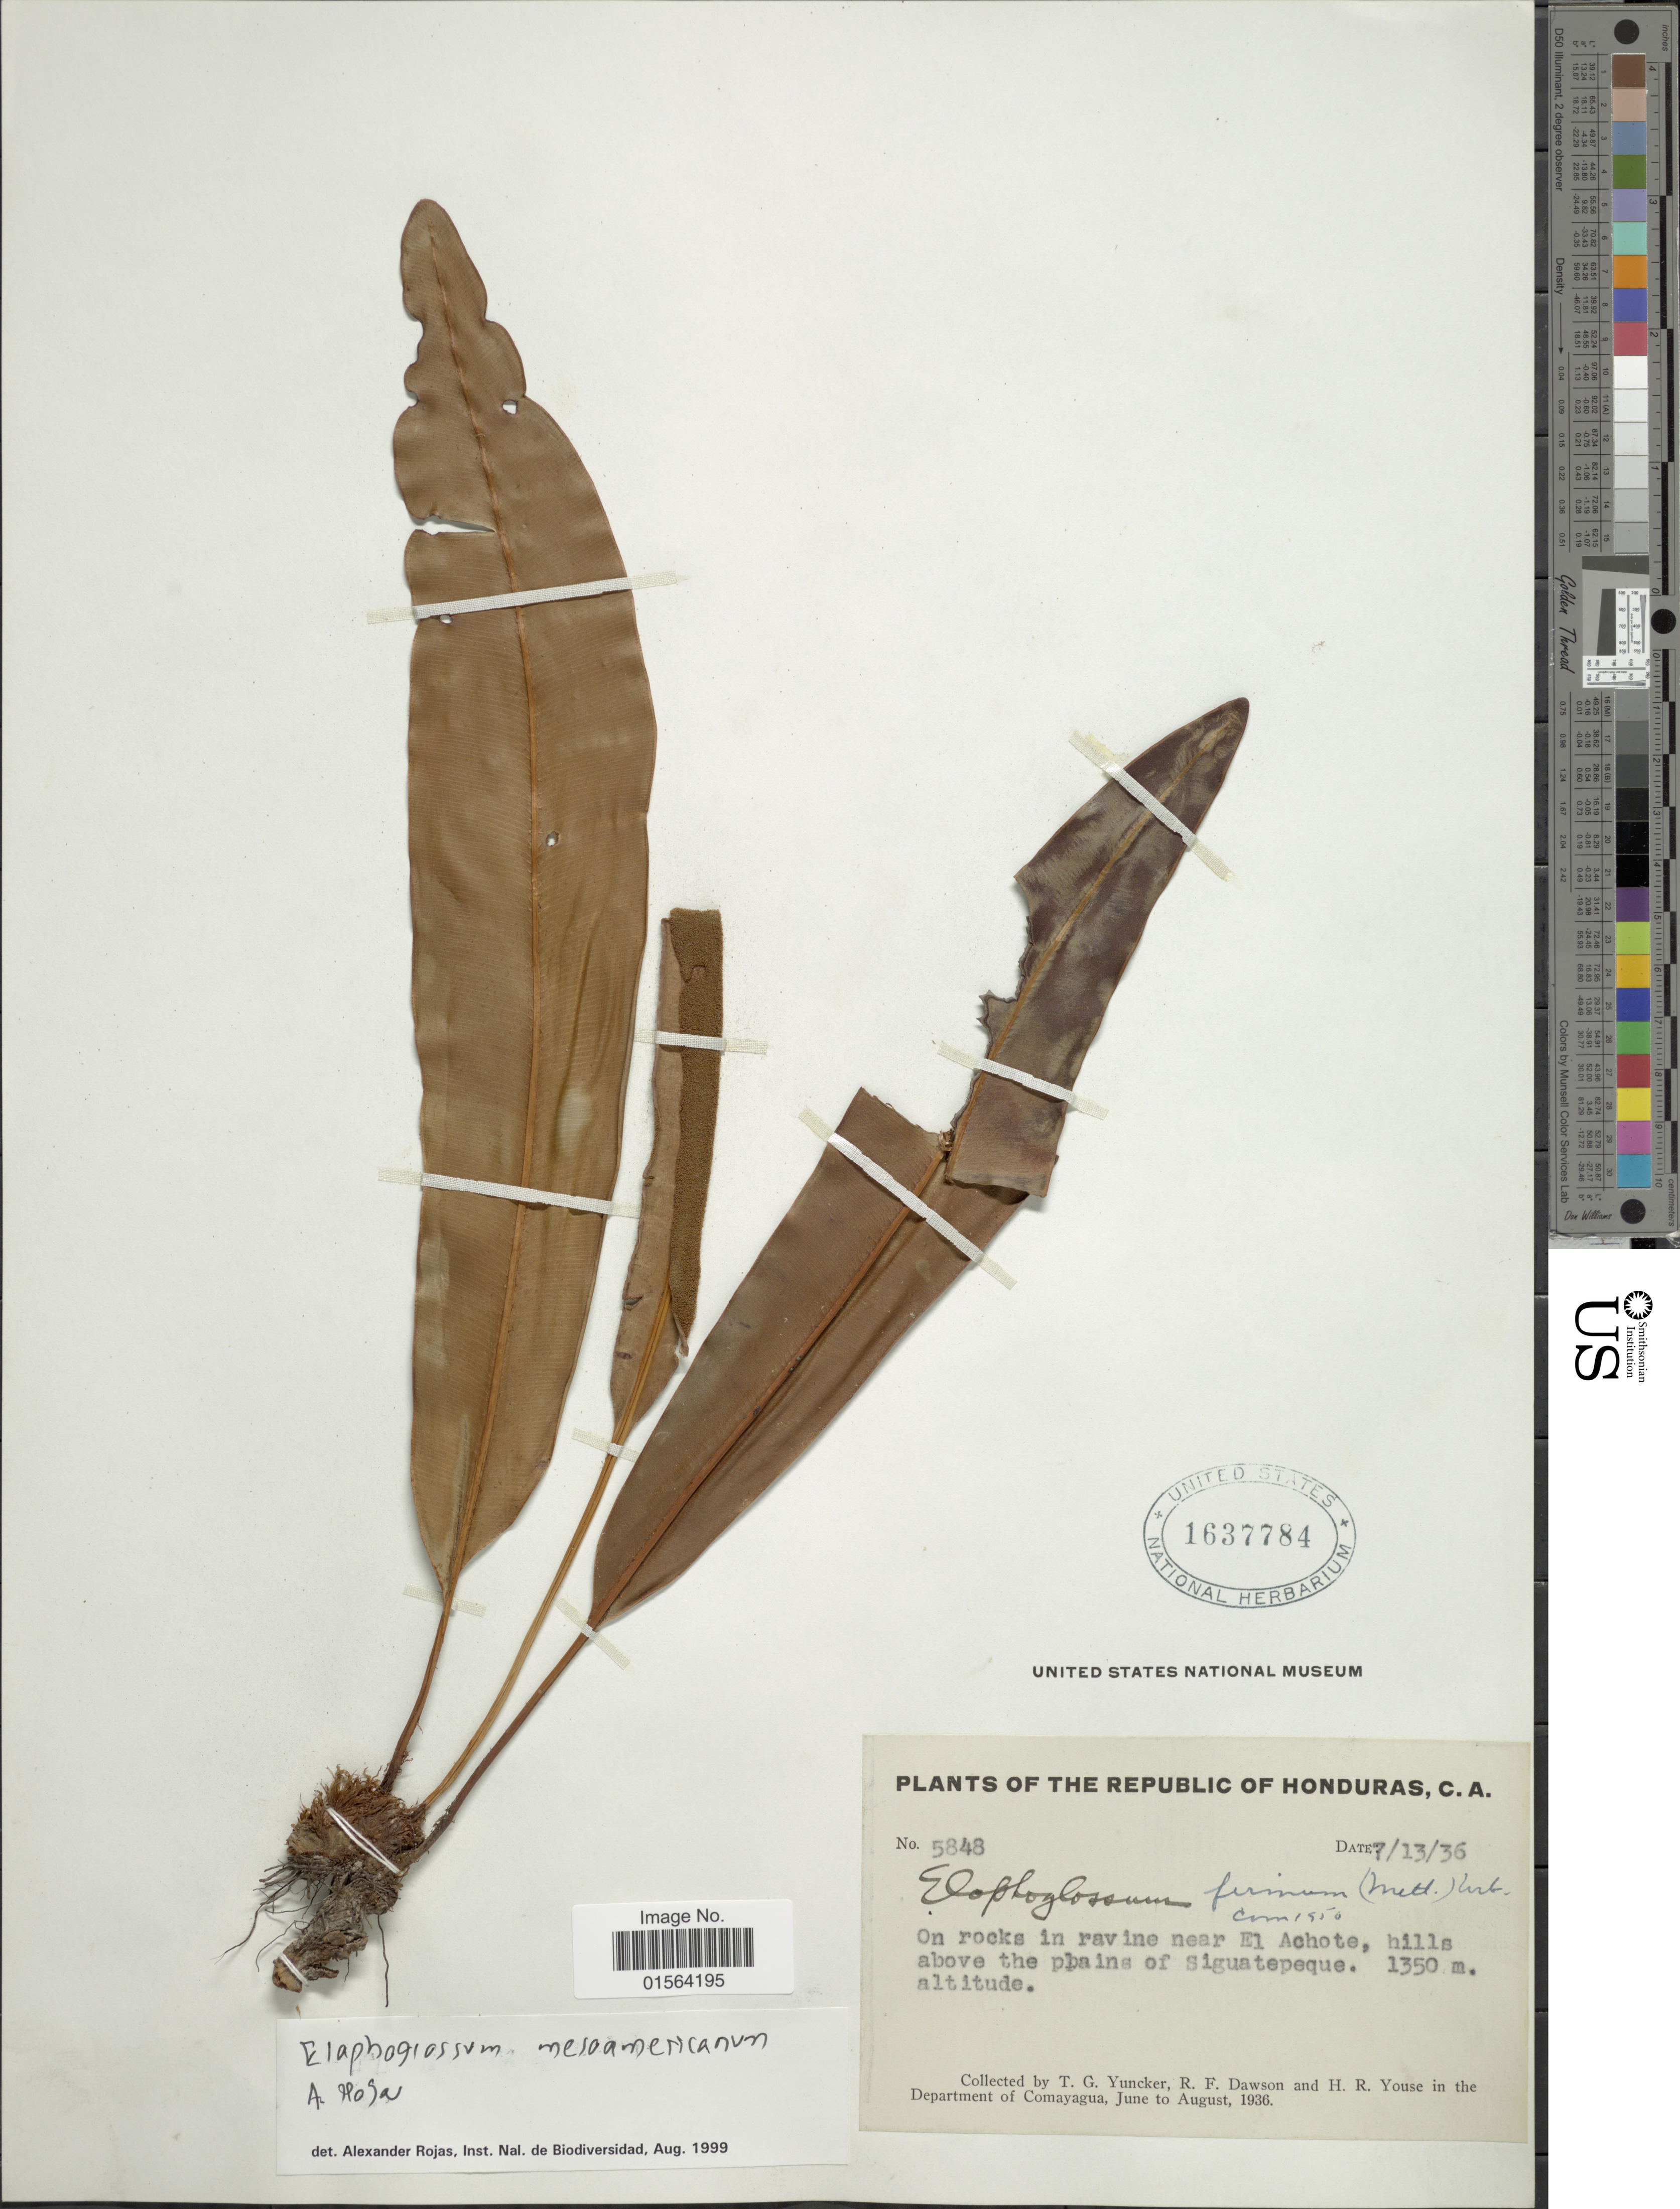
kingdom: Plantae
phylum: Tracheophyta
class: Polypodiopsida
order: Polypodiales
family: Dryopteridaceae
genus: Elaphoglossum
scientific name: Elaphoglossum latifolium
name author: (Sw.) J. Sm.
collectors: T. G. Yuncker, R. F. Dawson & H. Youse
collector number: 5848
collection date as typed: Transcribed d/m/y: 13/7/36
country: Honduras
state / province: Comayagua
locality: Republic of Honduras, C.A., near El Achote, hills above the plains of Siguatepeque, Department of Comayagua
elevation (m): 1350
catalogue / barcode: US 1637784